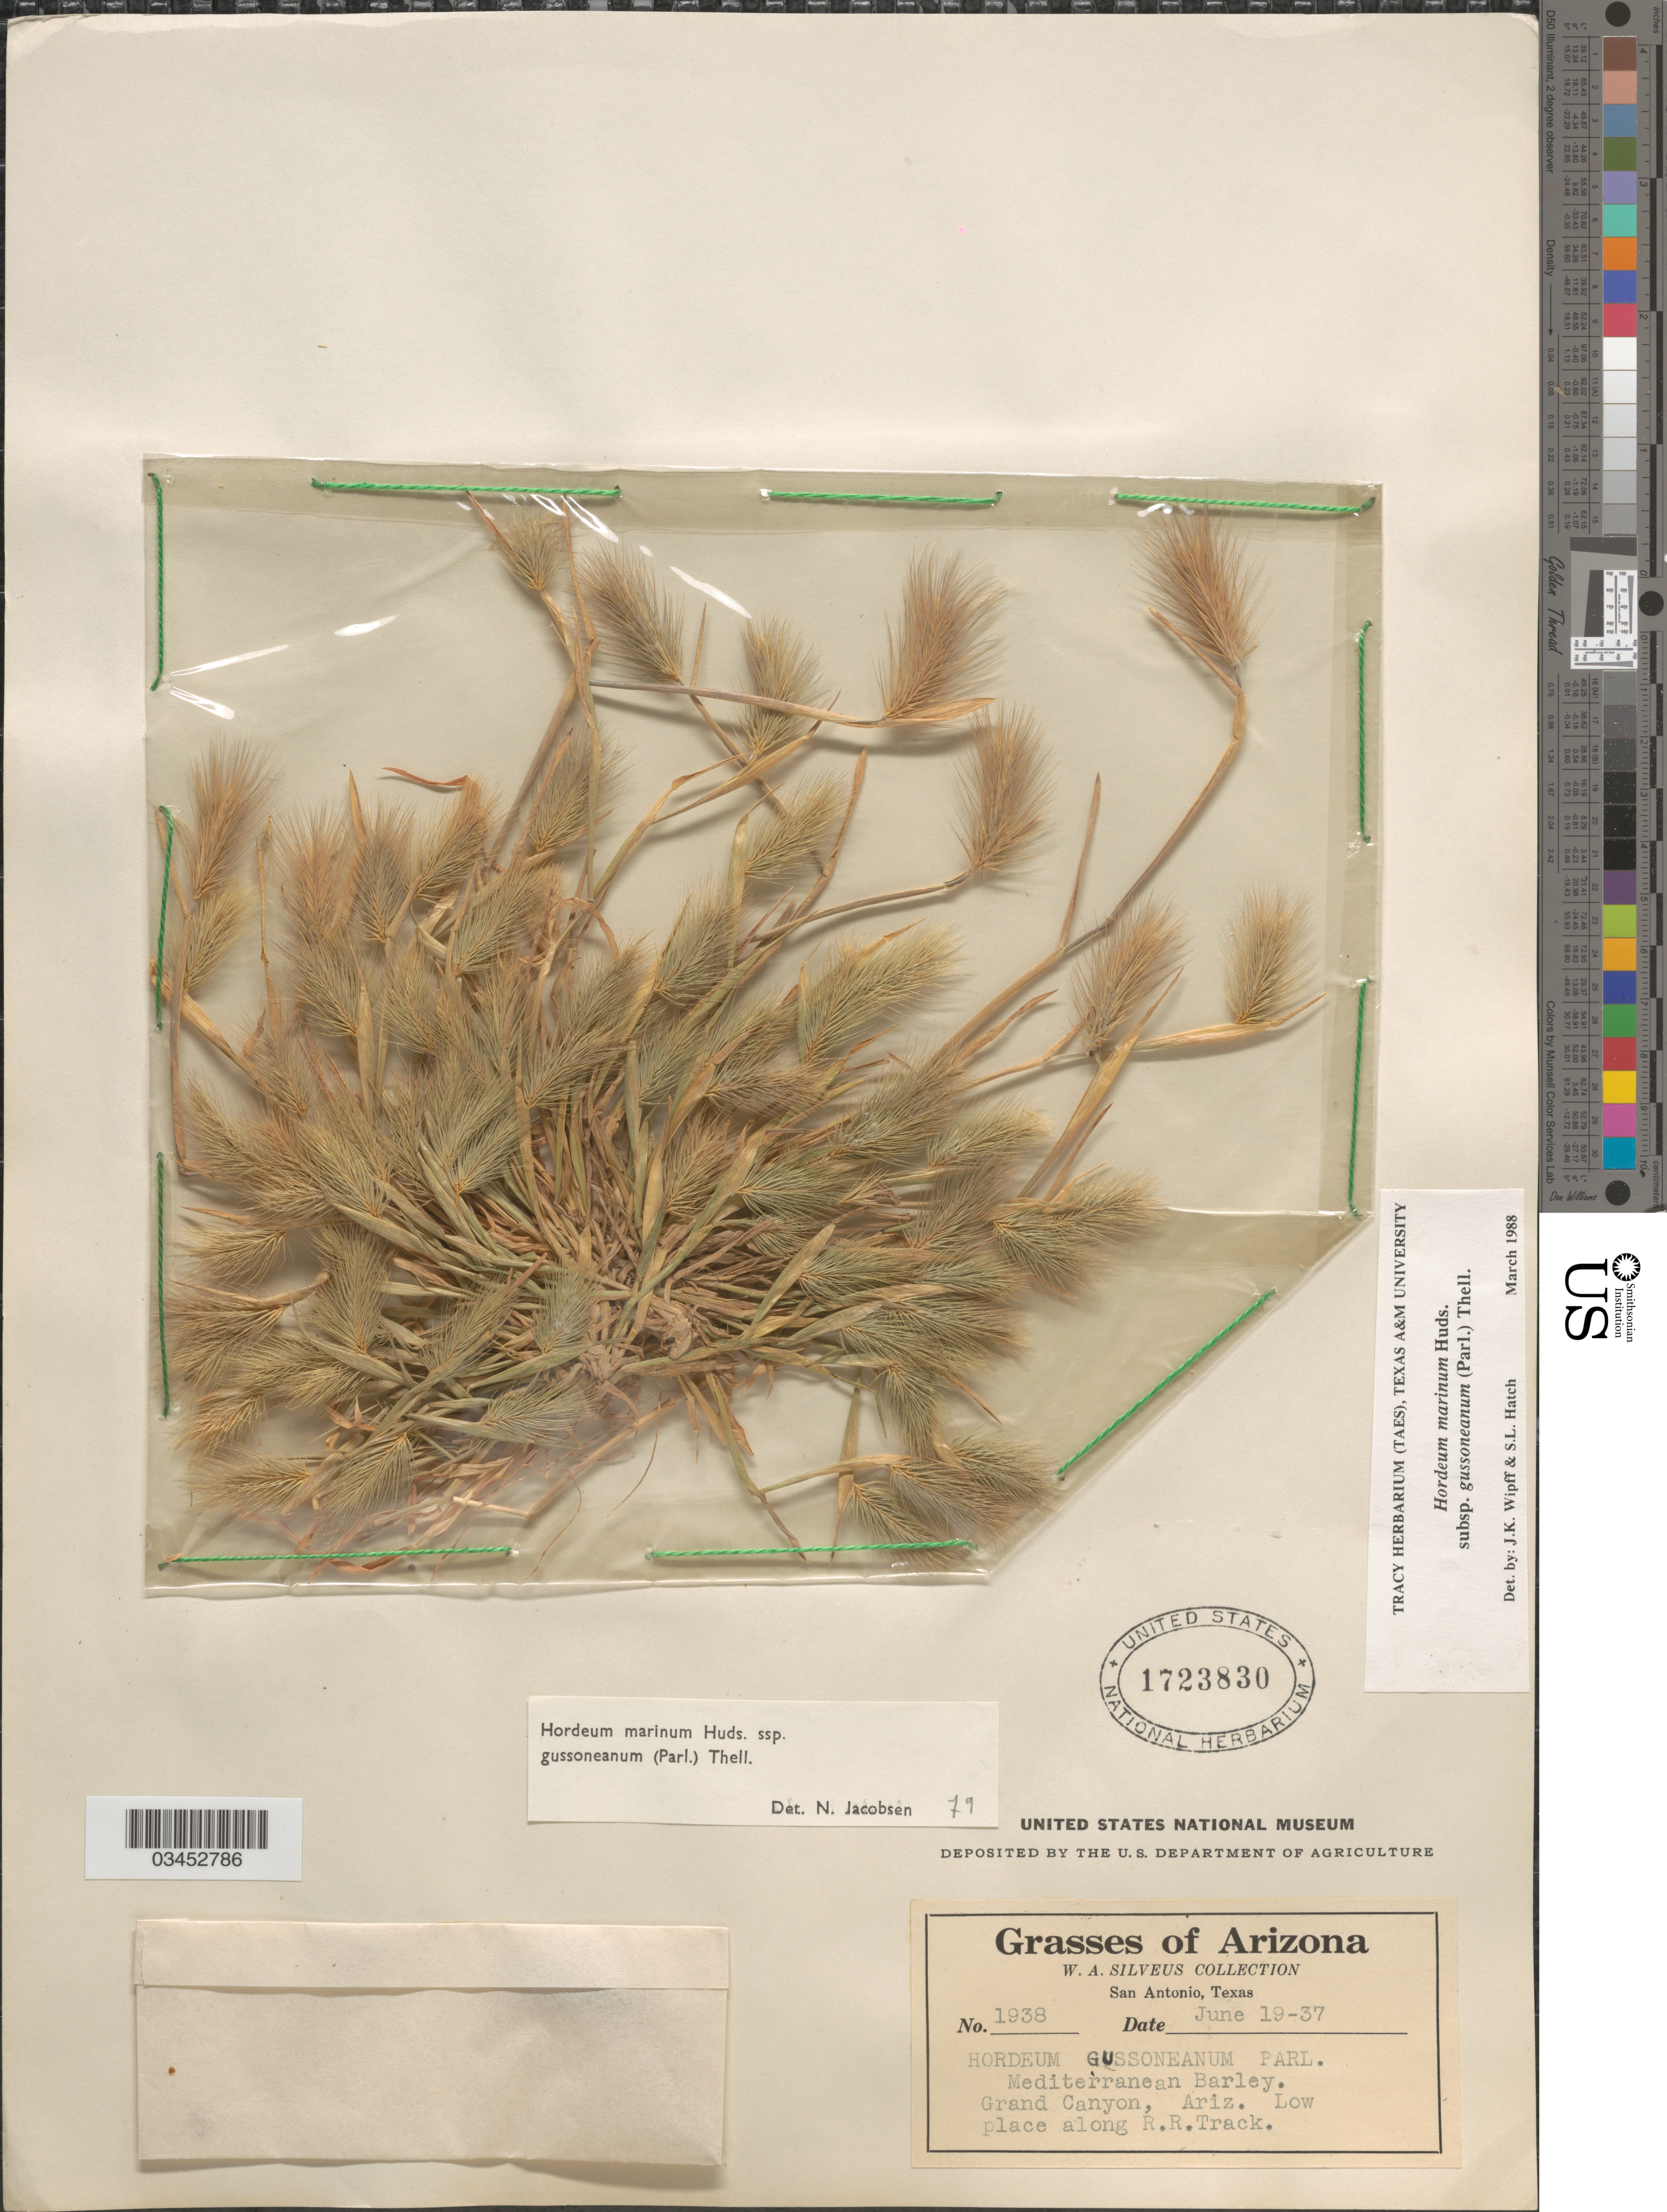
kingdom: Plantae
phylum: Tracheophyta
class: Liliopsida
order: Poales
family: Poaceae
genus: Hordeum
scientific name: Hordeum marinum subsp. gussoneanum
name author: (Parl.) Thell.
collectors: W. Silveus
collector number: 1938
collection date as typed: Transcribed d/m/y: 19/6/37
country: United States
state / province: Arizona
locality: Grand Canyon. Low place along R.R. Track.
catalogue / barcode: US 1723830